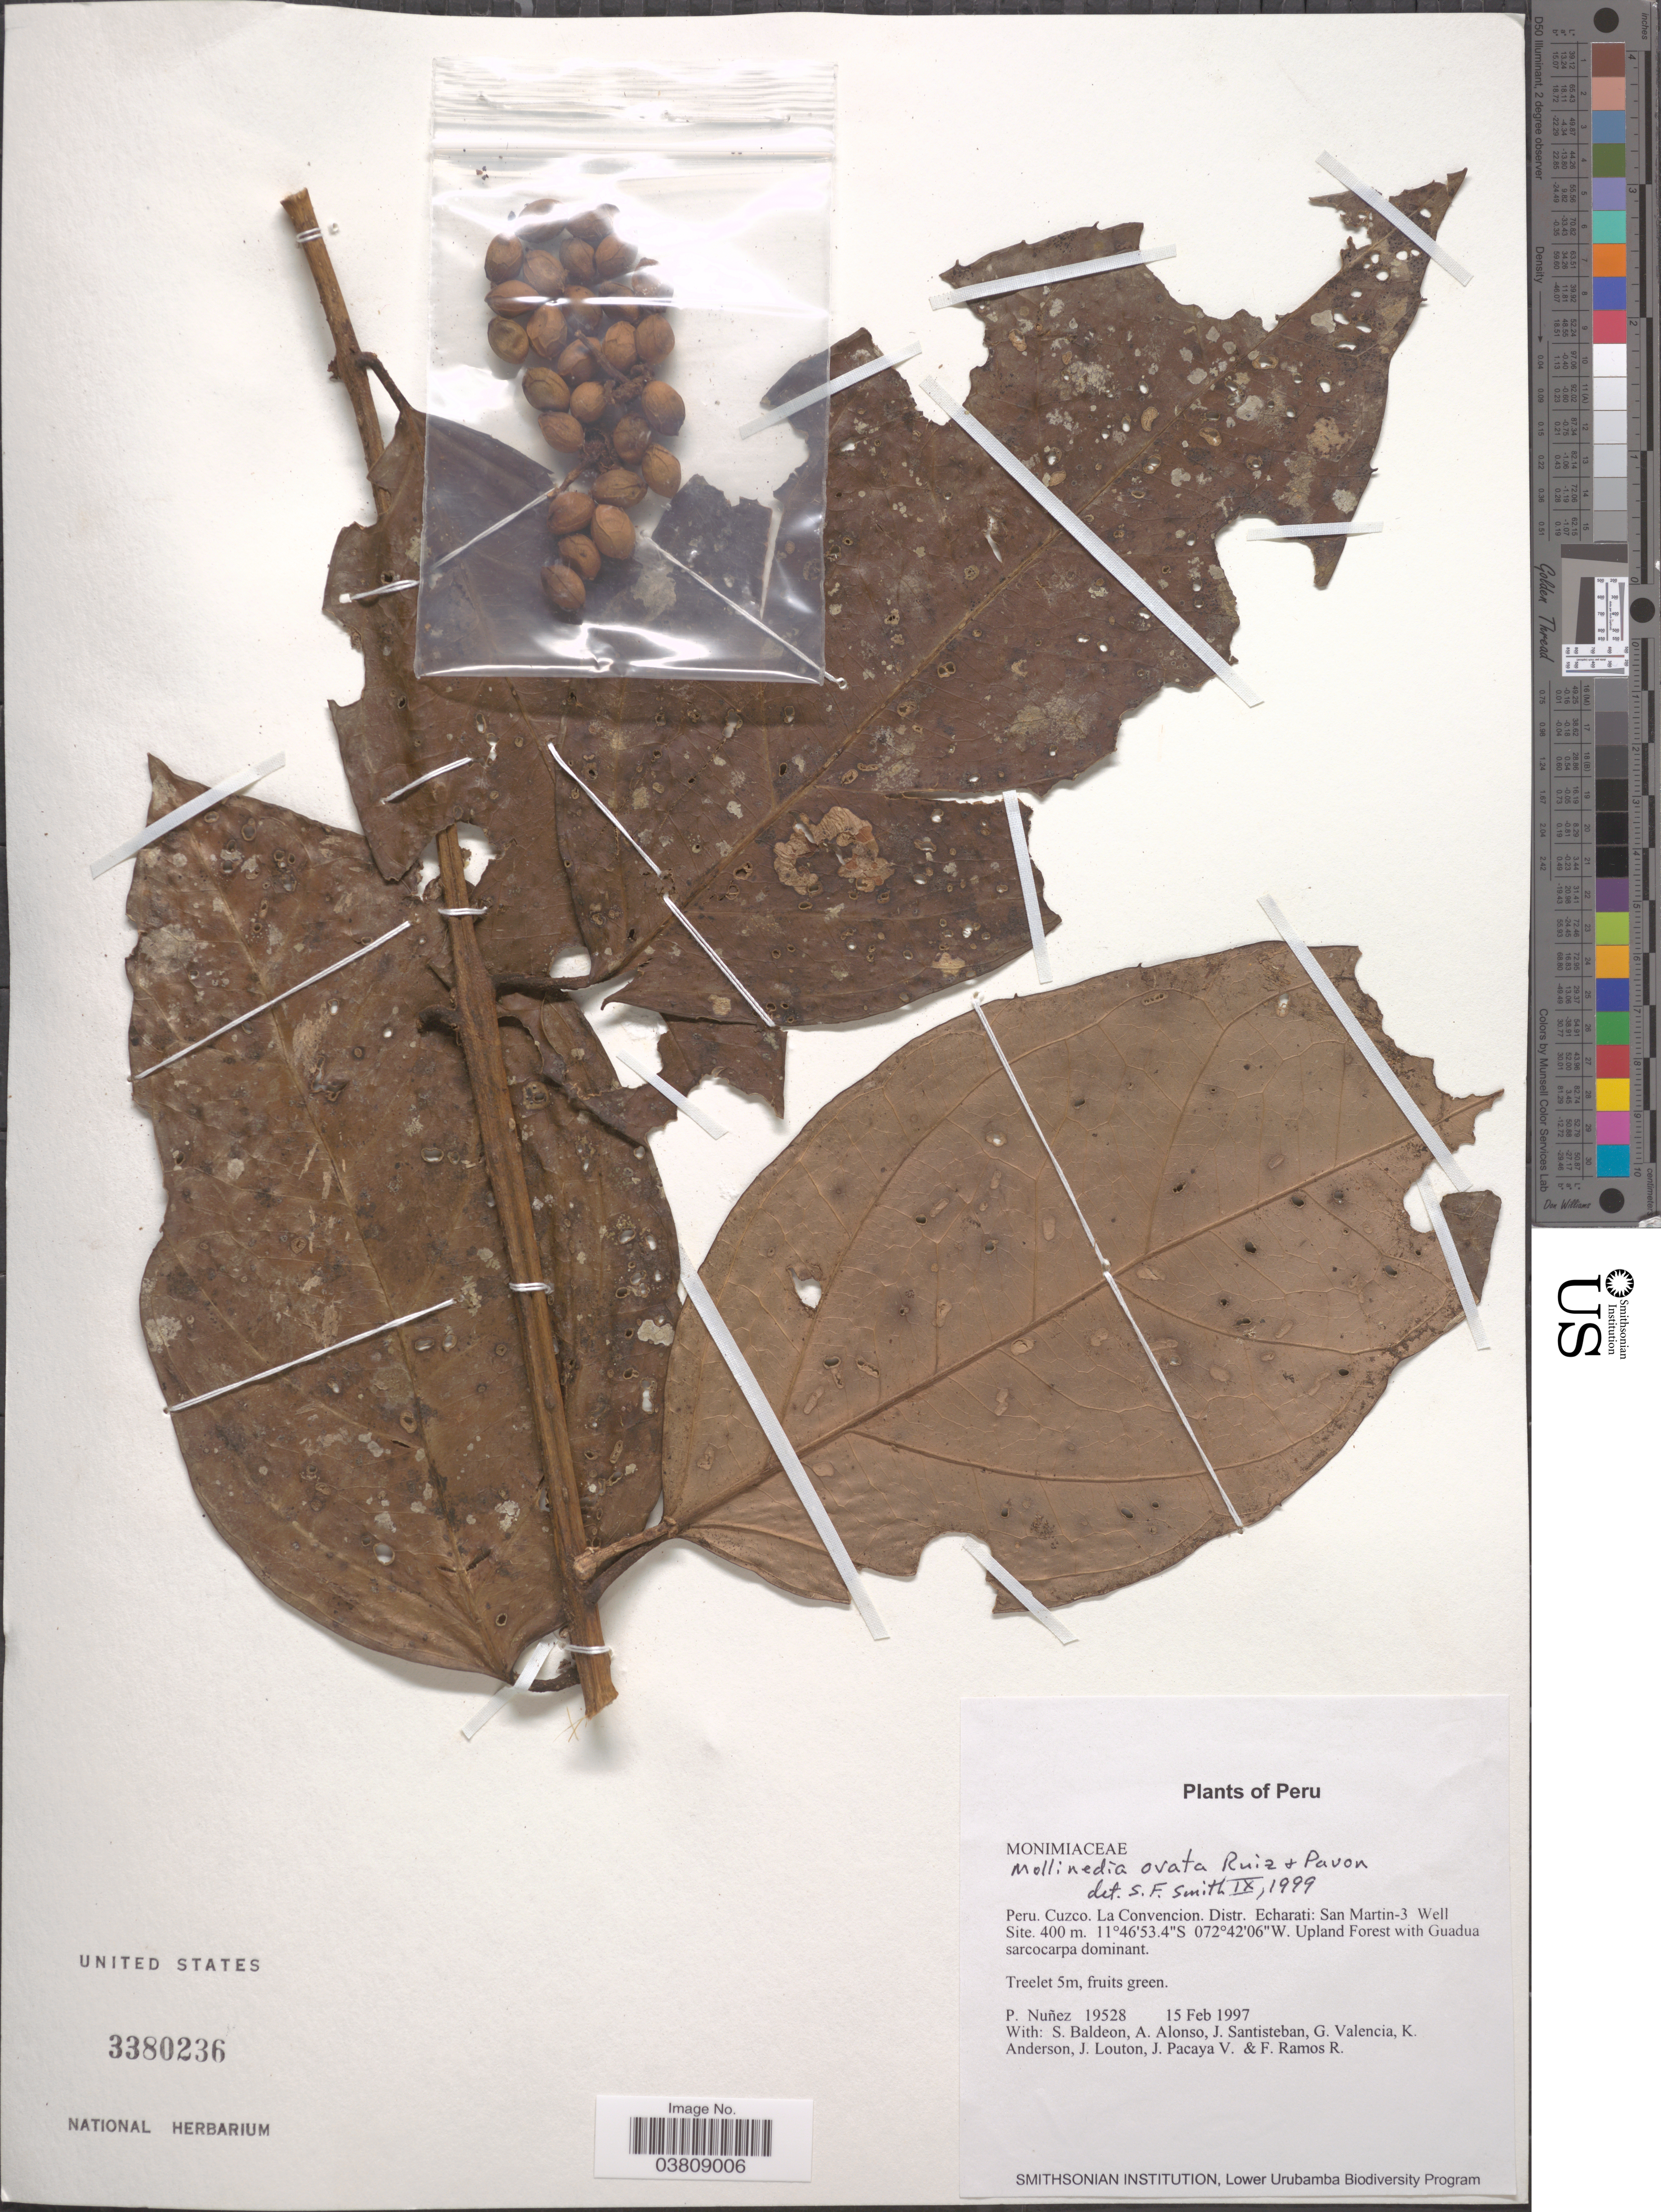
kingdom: Plantae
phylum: Tracheophyta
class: Magnoliopsida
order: Laurales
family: Monimiaceae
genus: Mollinedia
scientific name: Mollinedia ovata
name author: Ruiz & Pav.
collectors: P. Nuñez V., S. Baldeon, A. Alonso, J. Santisteban & et al.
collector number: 19528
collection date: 1997-02-15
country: Peru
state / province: Cusco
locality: Cuzco. La Convencion. Distr. Echarati: San Martin-3 Well Site. Upland Forest with Guadua sarcocarpa dominant.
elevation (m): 400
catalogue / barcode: US 3380236